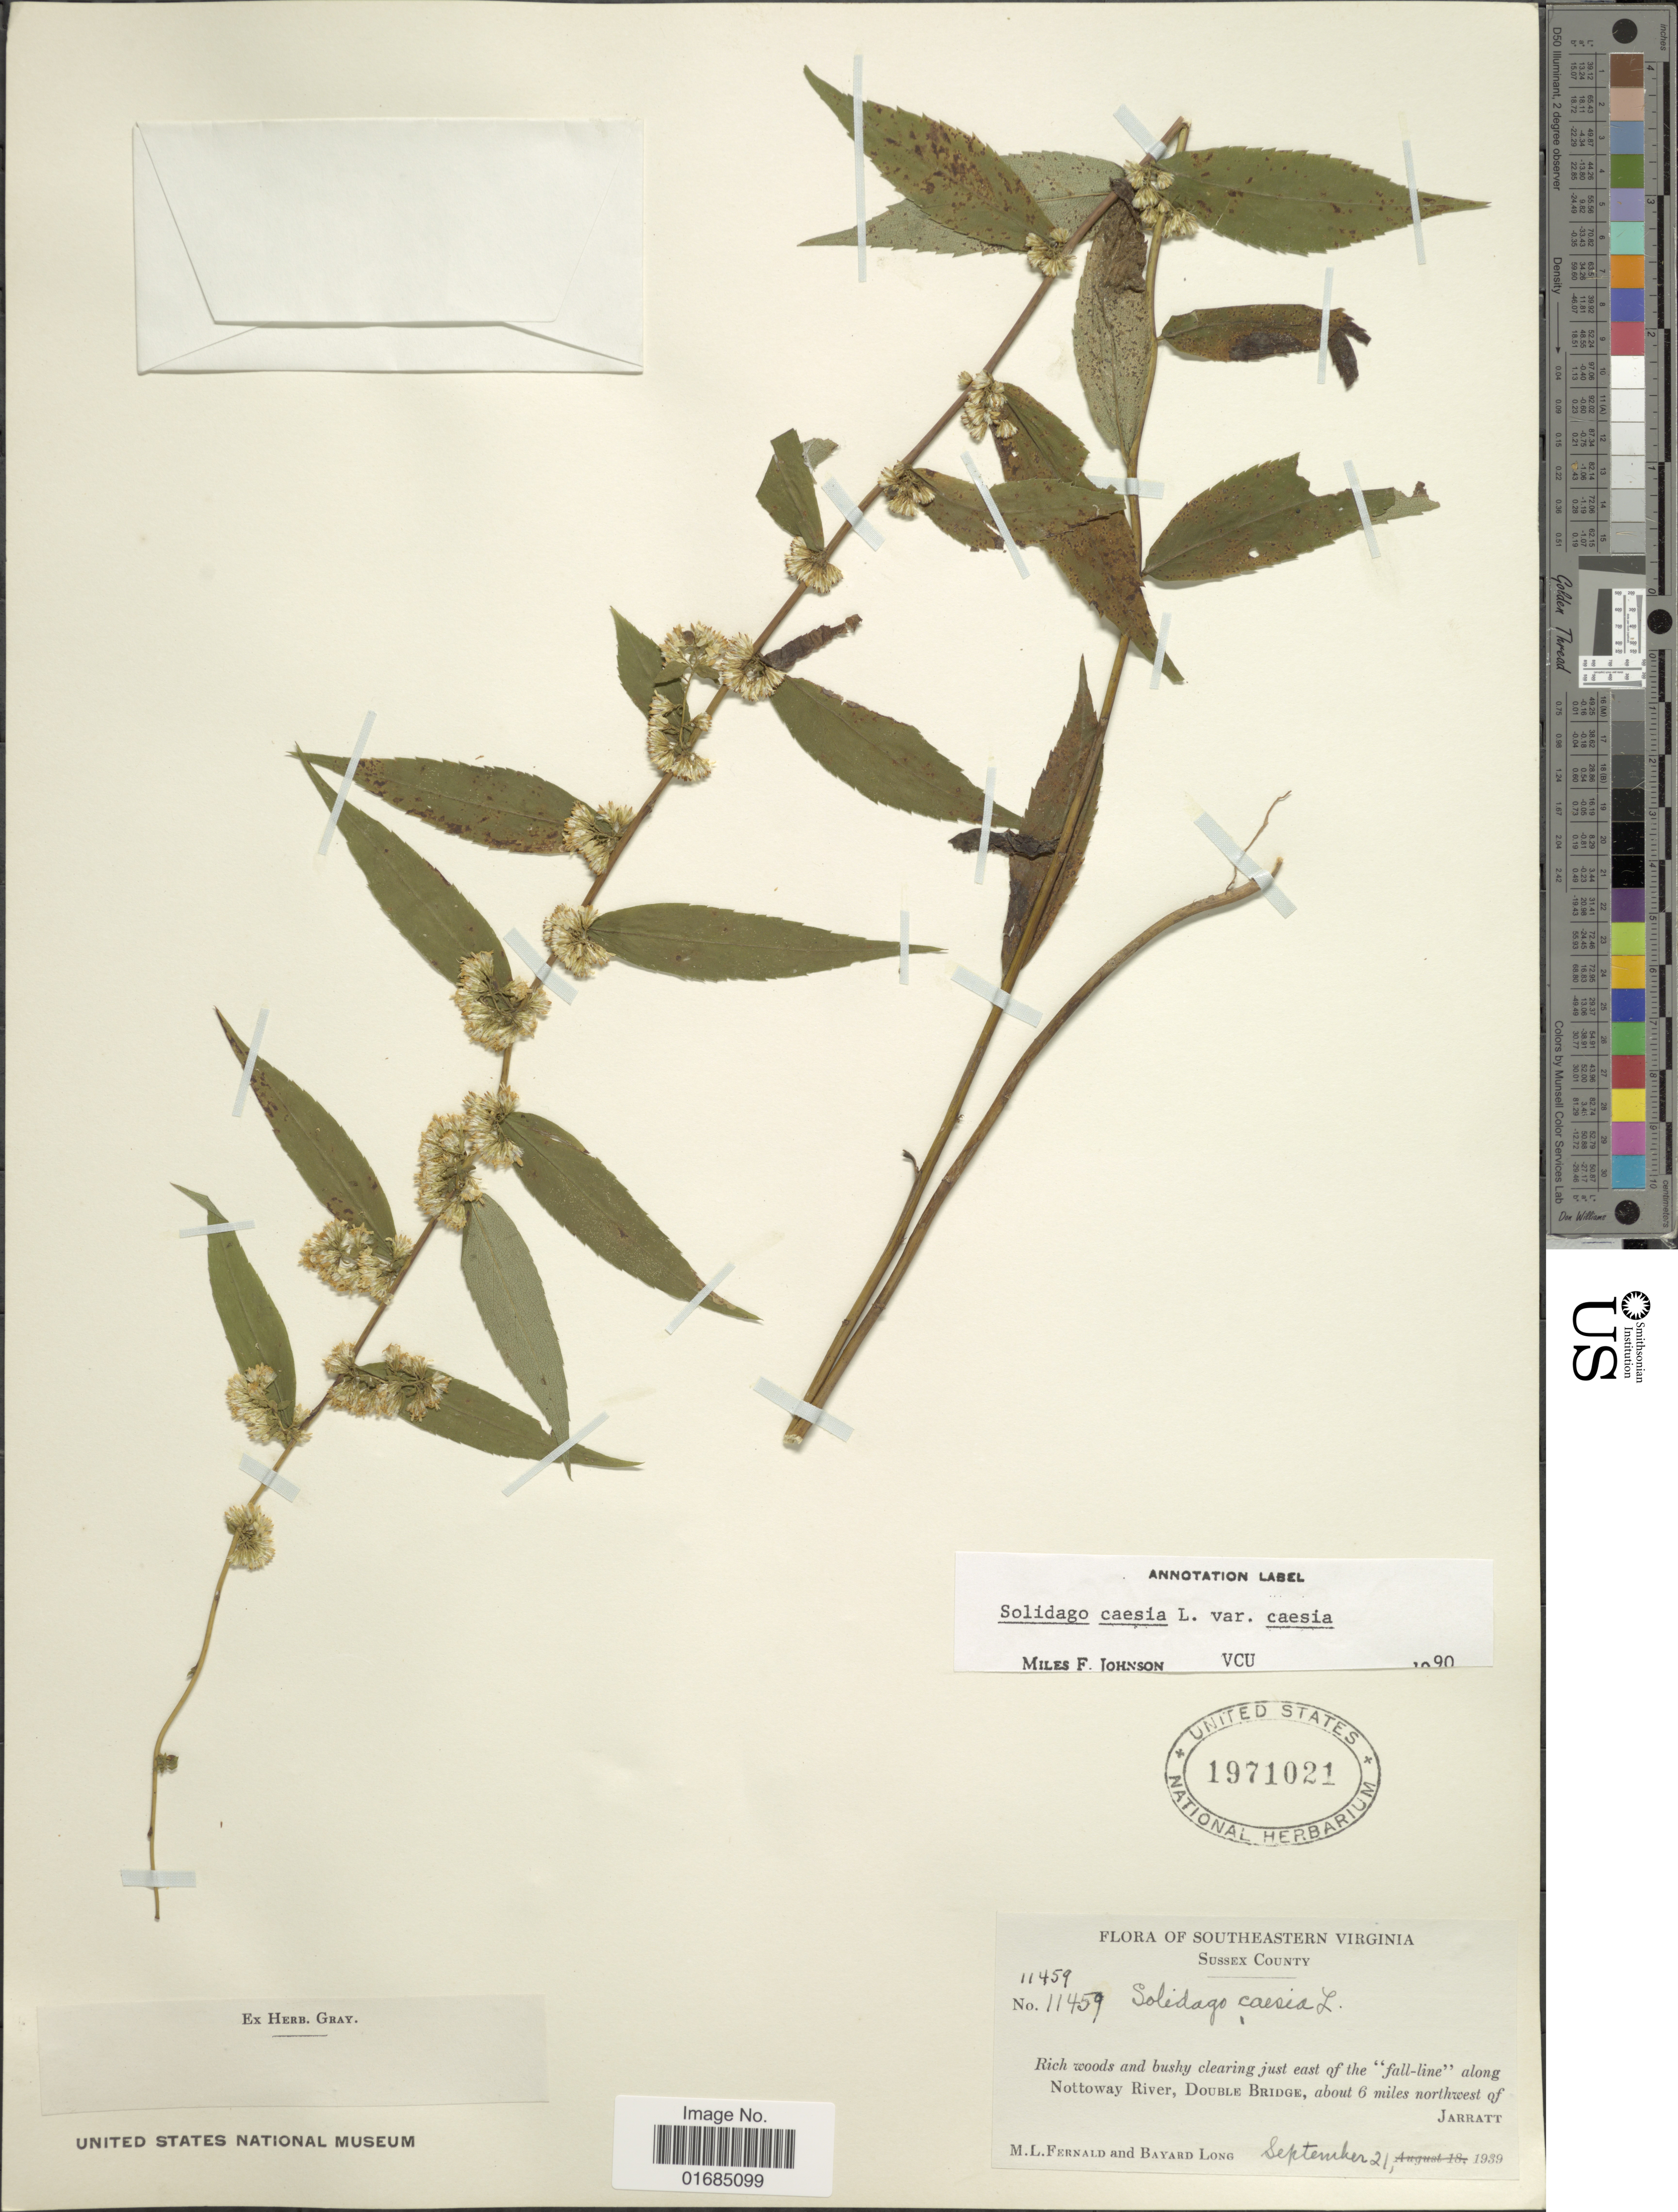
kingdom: Plantae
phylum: Tracheophyta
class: Magnoliopsida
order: Asterales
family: Asteraceae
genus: Solidago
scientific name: Solidago caesia var. caesia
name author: L.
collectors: M. L. Fernald & B. Long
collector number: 11459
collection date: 1939-09-21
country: United States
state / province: Virginia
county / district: Sussex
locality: Southeastern Virginia, Sussex County. Nottoway River, Double Bridge, about 6 miles northwest of Jarratt.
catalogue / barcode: US 1971021